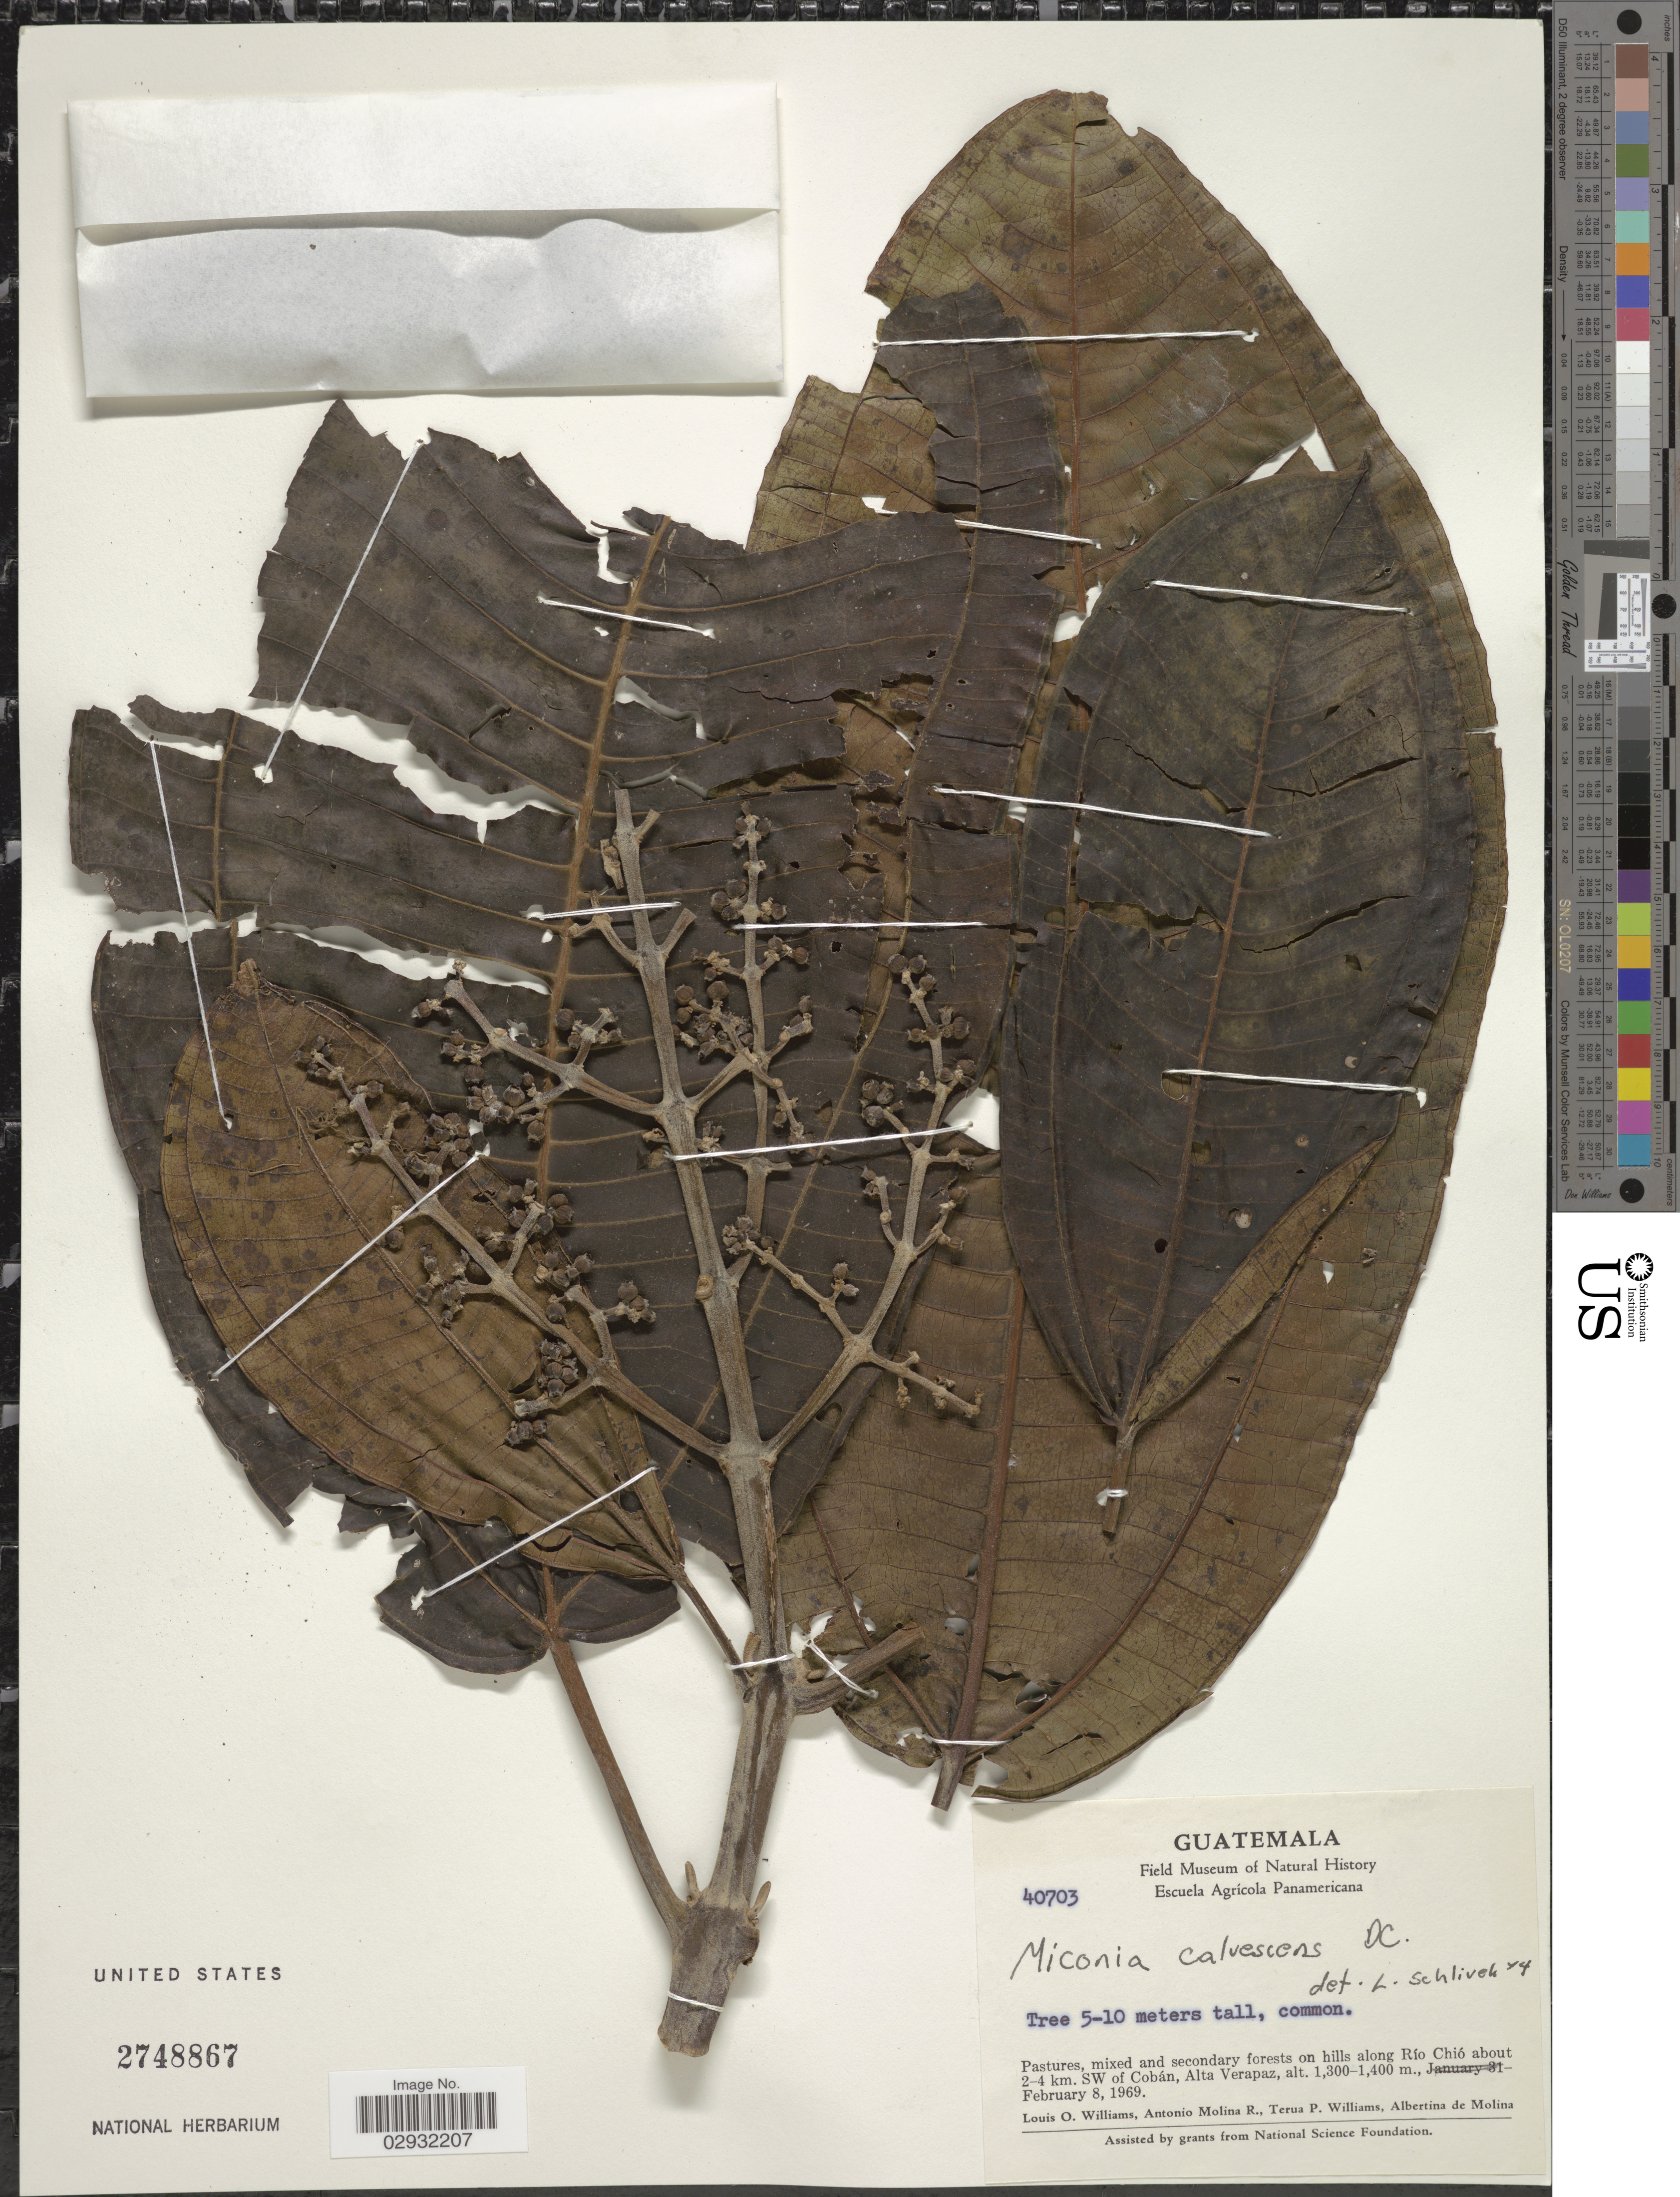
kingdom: Plantae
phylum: Tracheophyta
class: Magnoliopsida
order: Myrtales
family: Melastomataceae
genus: Miconia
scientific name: Miconia calvescens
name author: DC.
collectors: L. O. Williams, A. Molina R., T. Williams & A. R. Molina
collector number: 40703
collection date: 1969-02-08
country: Guatemala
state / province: Alta Verapaz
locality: Pastures, mixed and secondary forests on hills along Río Chió about 2-4 km. SW of Cobán, Alta Verapaz.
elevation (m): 1300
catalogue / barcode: US 2748867